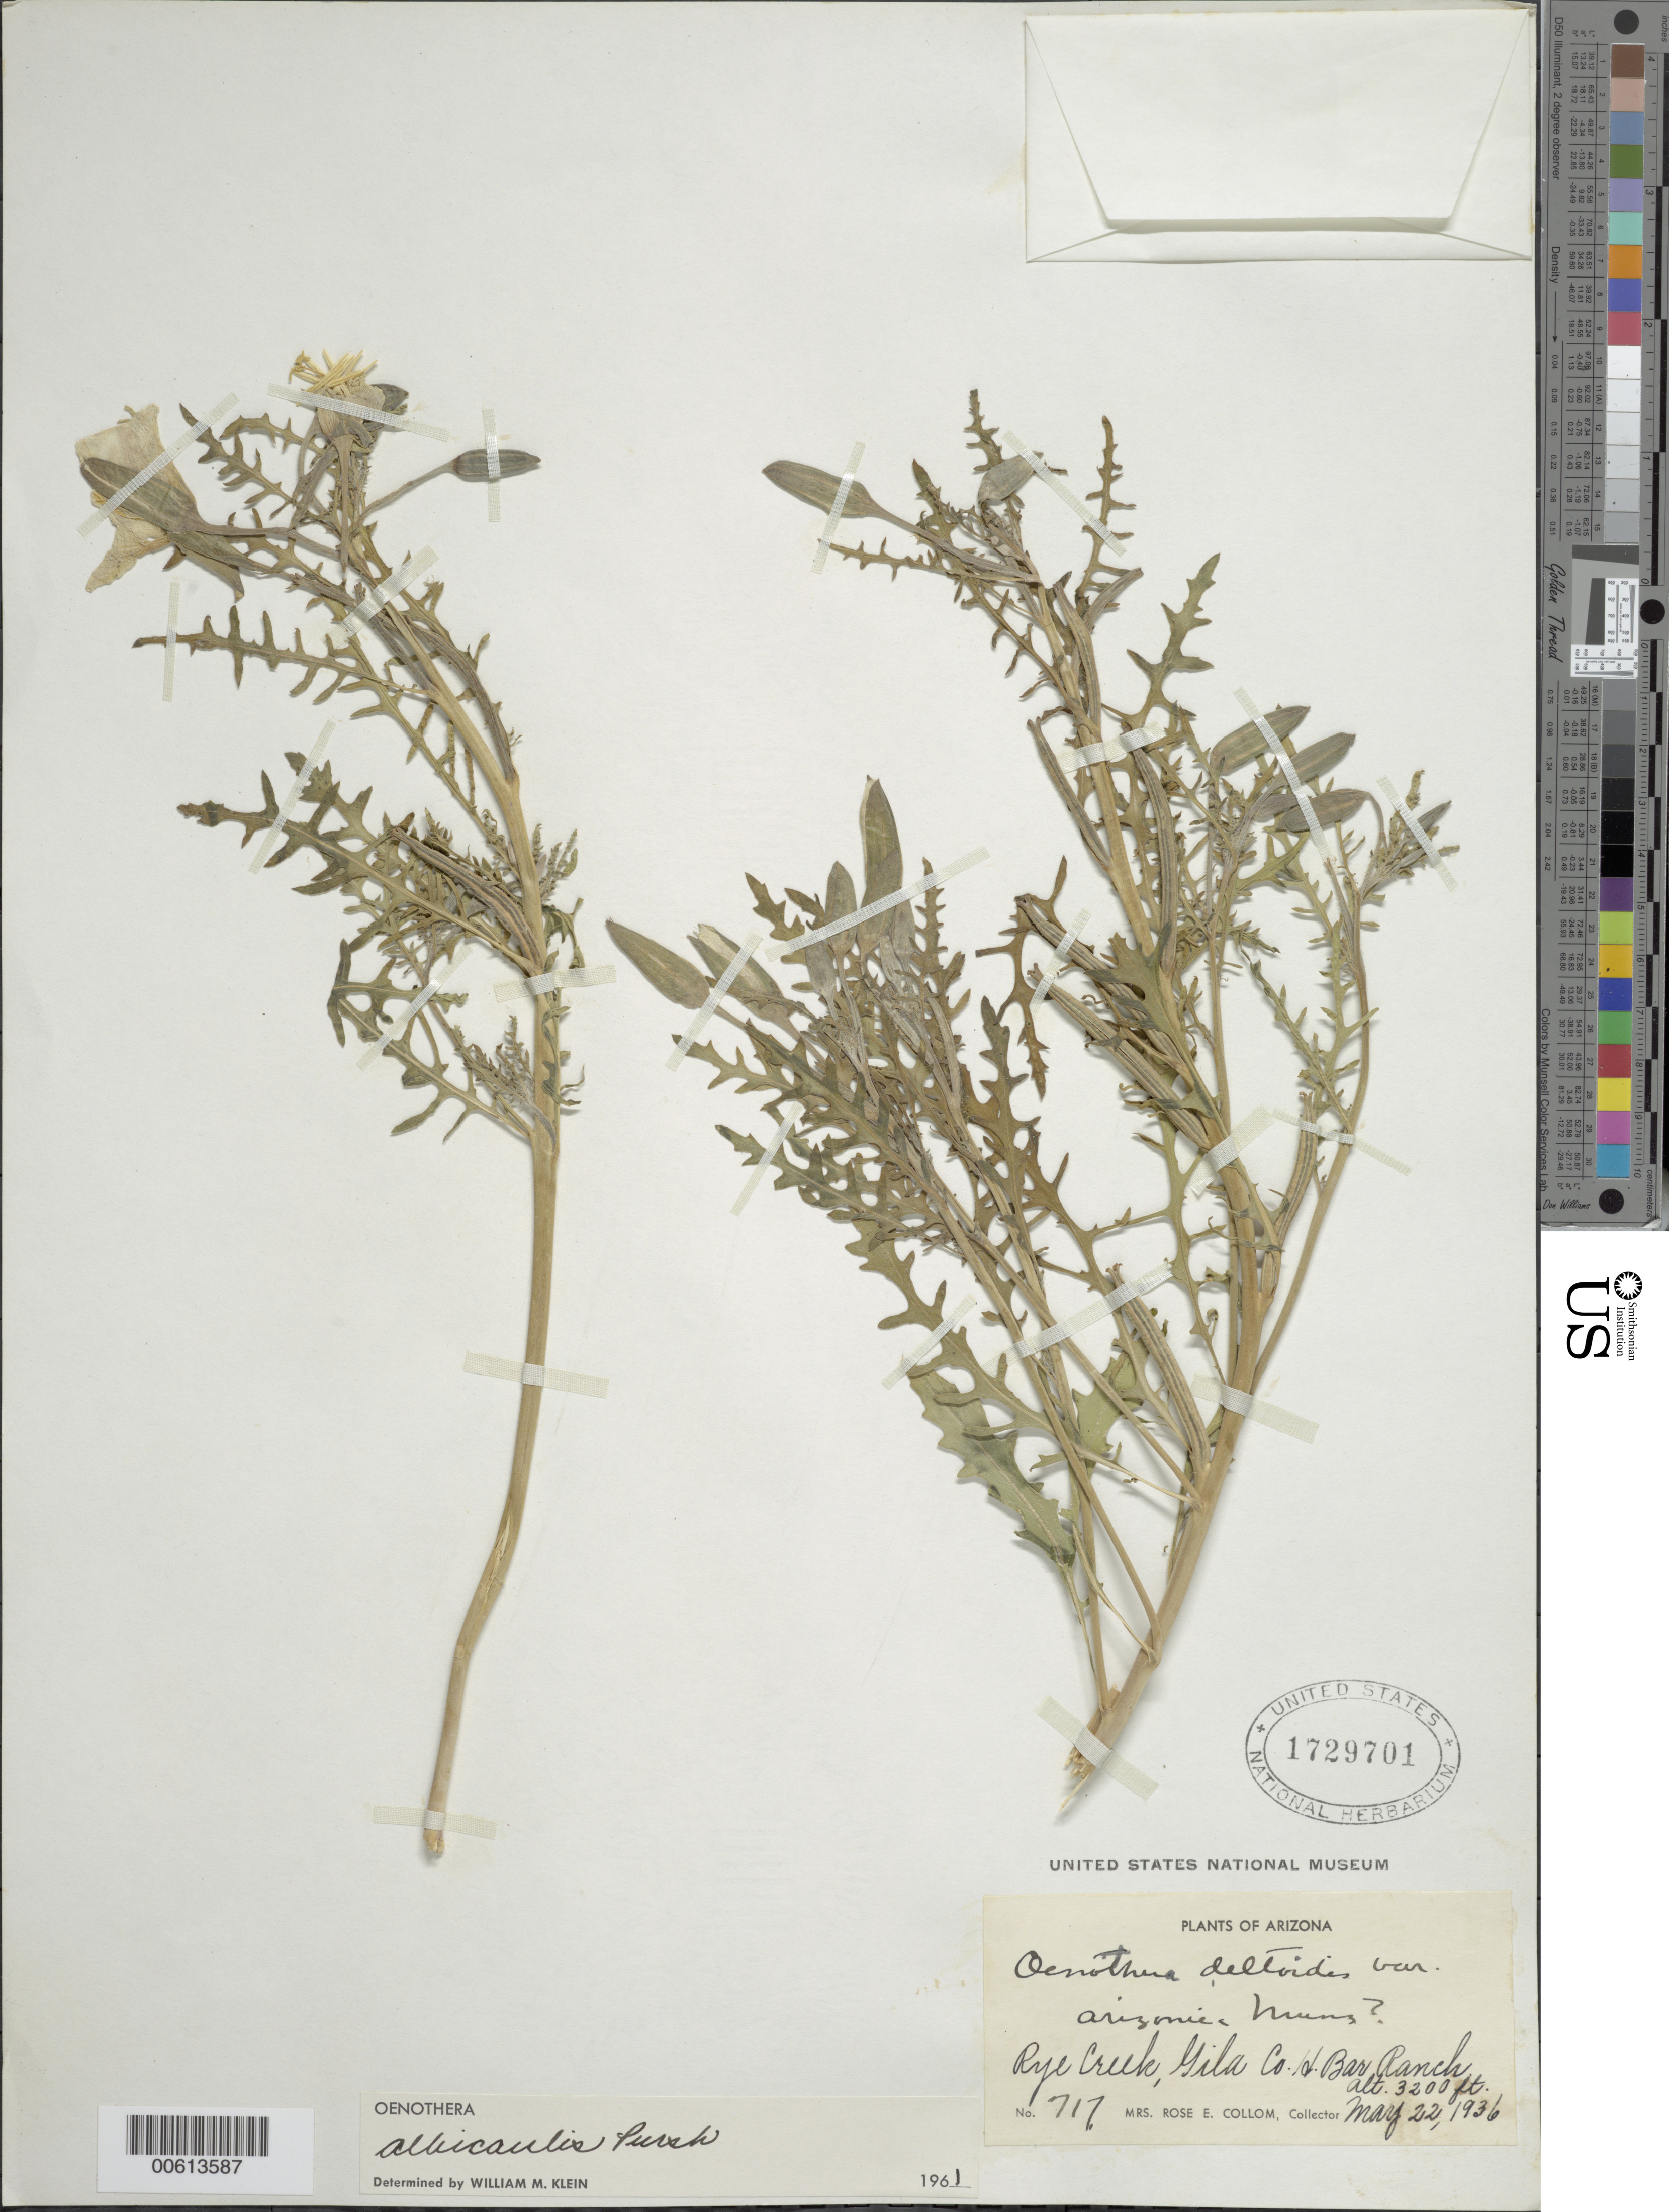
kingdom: Plantae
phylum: Tracheophyta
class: Magnoliopsida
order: Myrtales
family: Onagraceae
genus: Oenothera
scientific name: Oenothera albicaulis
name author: Pursh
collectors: R. Coollom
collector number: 717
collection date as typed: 22 May 1936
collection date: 1936-05-22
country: United States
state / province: Arizona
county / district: Gila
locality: Rye Creek, H Bar Ranch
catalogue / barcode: US 1729701